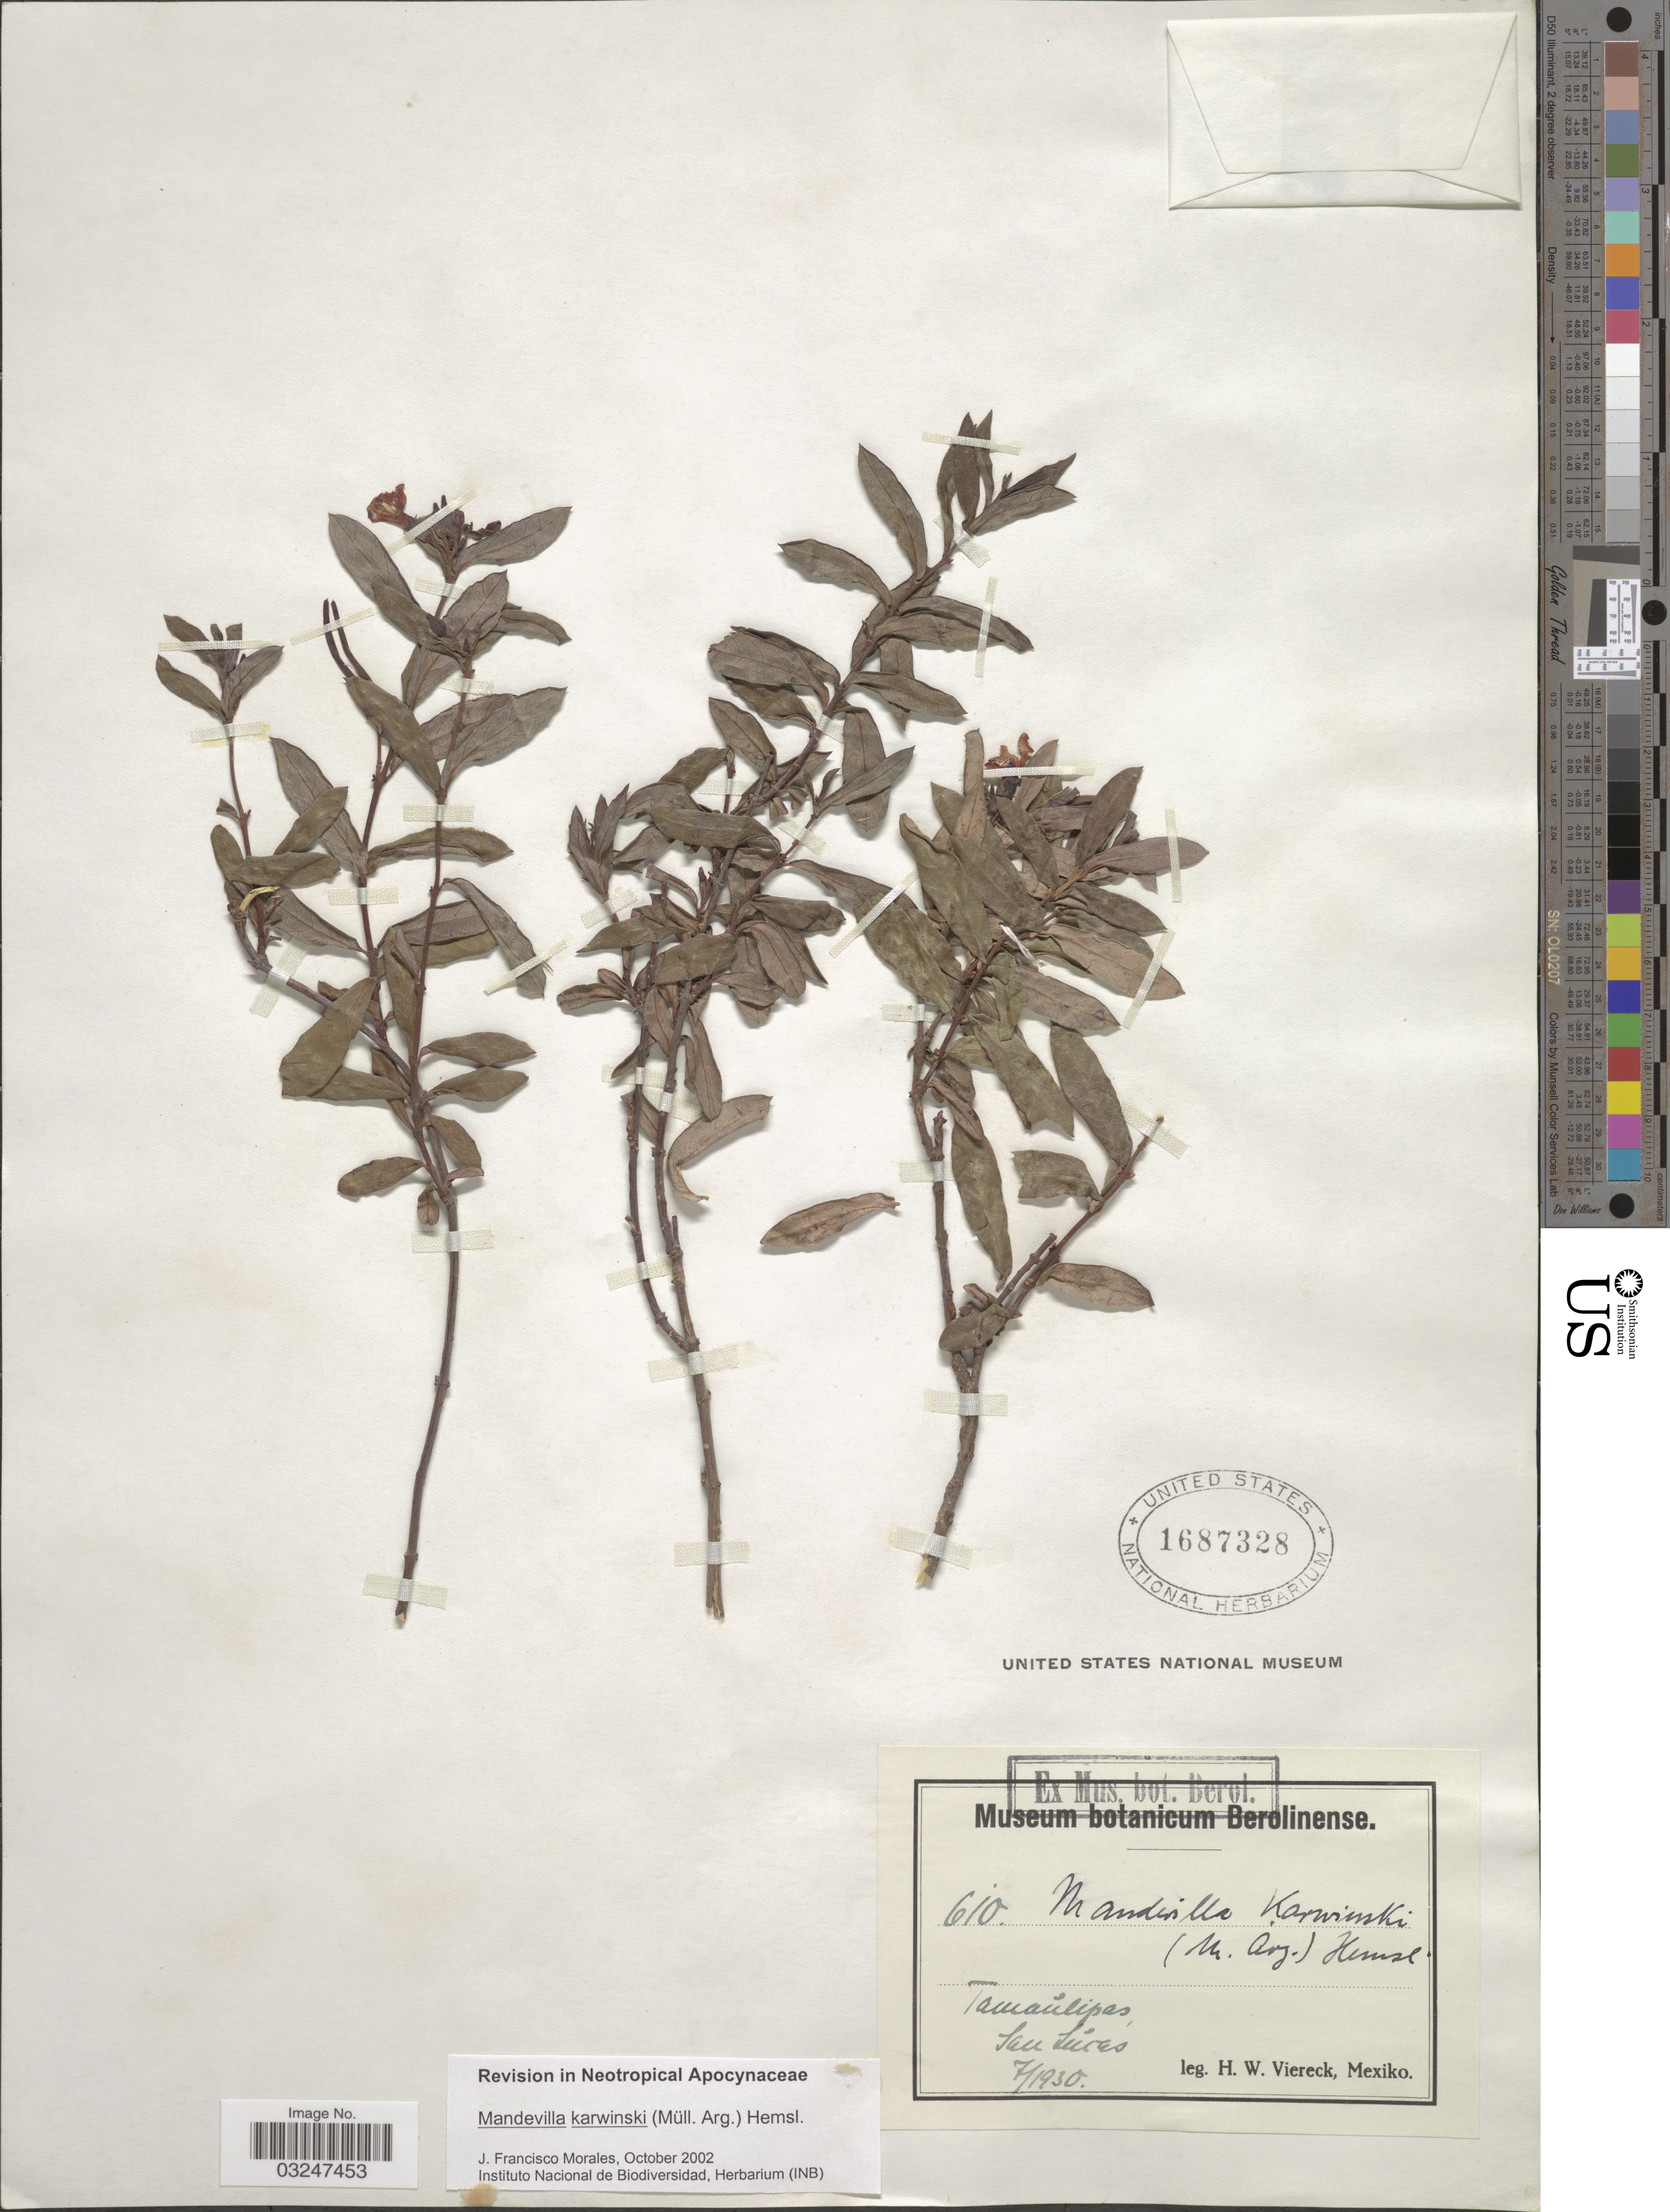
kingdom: Plantae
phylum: Tracheophyta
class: Magnoliopsida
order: Gentianales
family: Apocynaceae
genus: Mandevilla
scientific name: Mandevilla karwinski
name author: (Müll. Arg.) Hemsl.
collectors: H. W. Viereck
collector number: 610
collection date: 1930-07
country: Mexico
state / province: Tamaulipas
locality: San Lucas.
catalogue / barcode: US 1687328